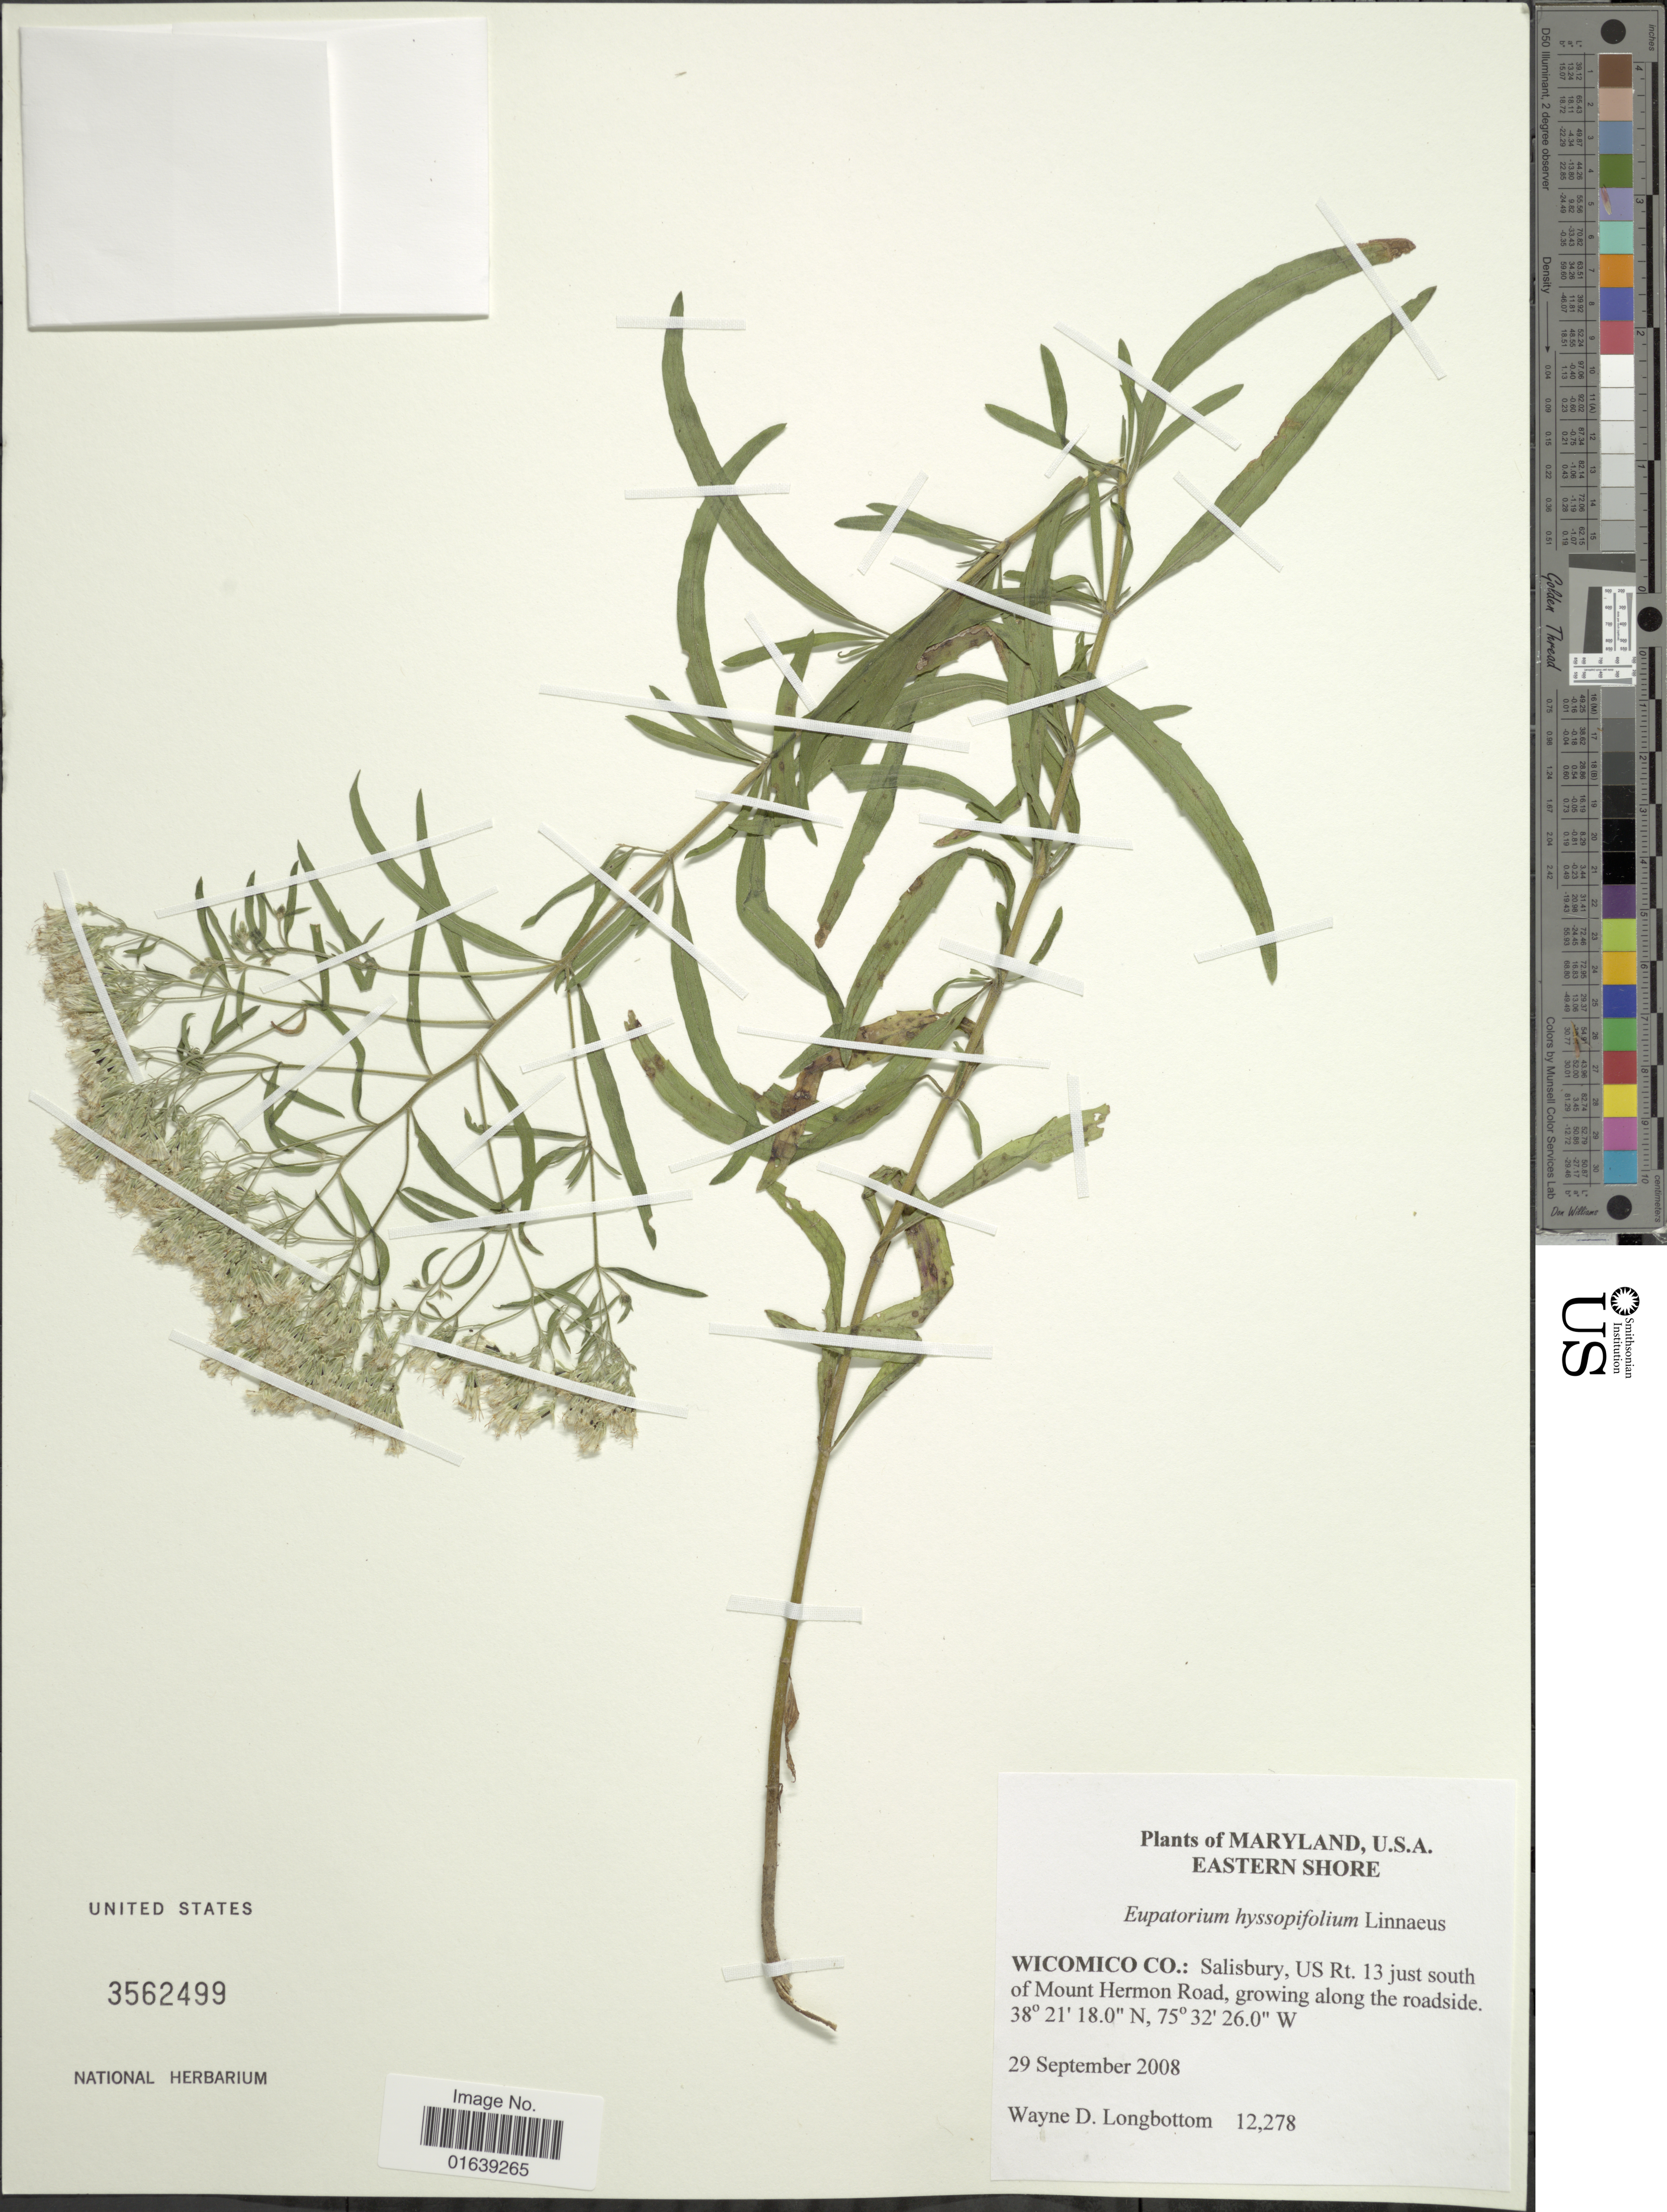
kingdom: Plantae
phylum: Tracheophyta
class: Magnoliopsida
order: Asterales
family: Asteraceae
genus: Eupatorium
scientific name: Eupatorium hyssopifolium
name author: L.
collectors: W. D. Longbottom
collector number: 12278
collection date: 2008-09-29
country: United States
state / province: Maryland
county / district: Wicomico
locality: Maryland, US..A. Wicomico Co.: Salisbury, US Rt. 13 just south of Mount Hermon Road, growing along the roadside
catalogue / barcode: US 3562499